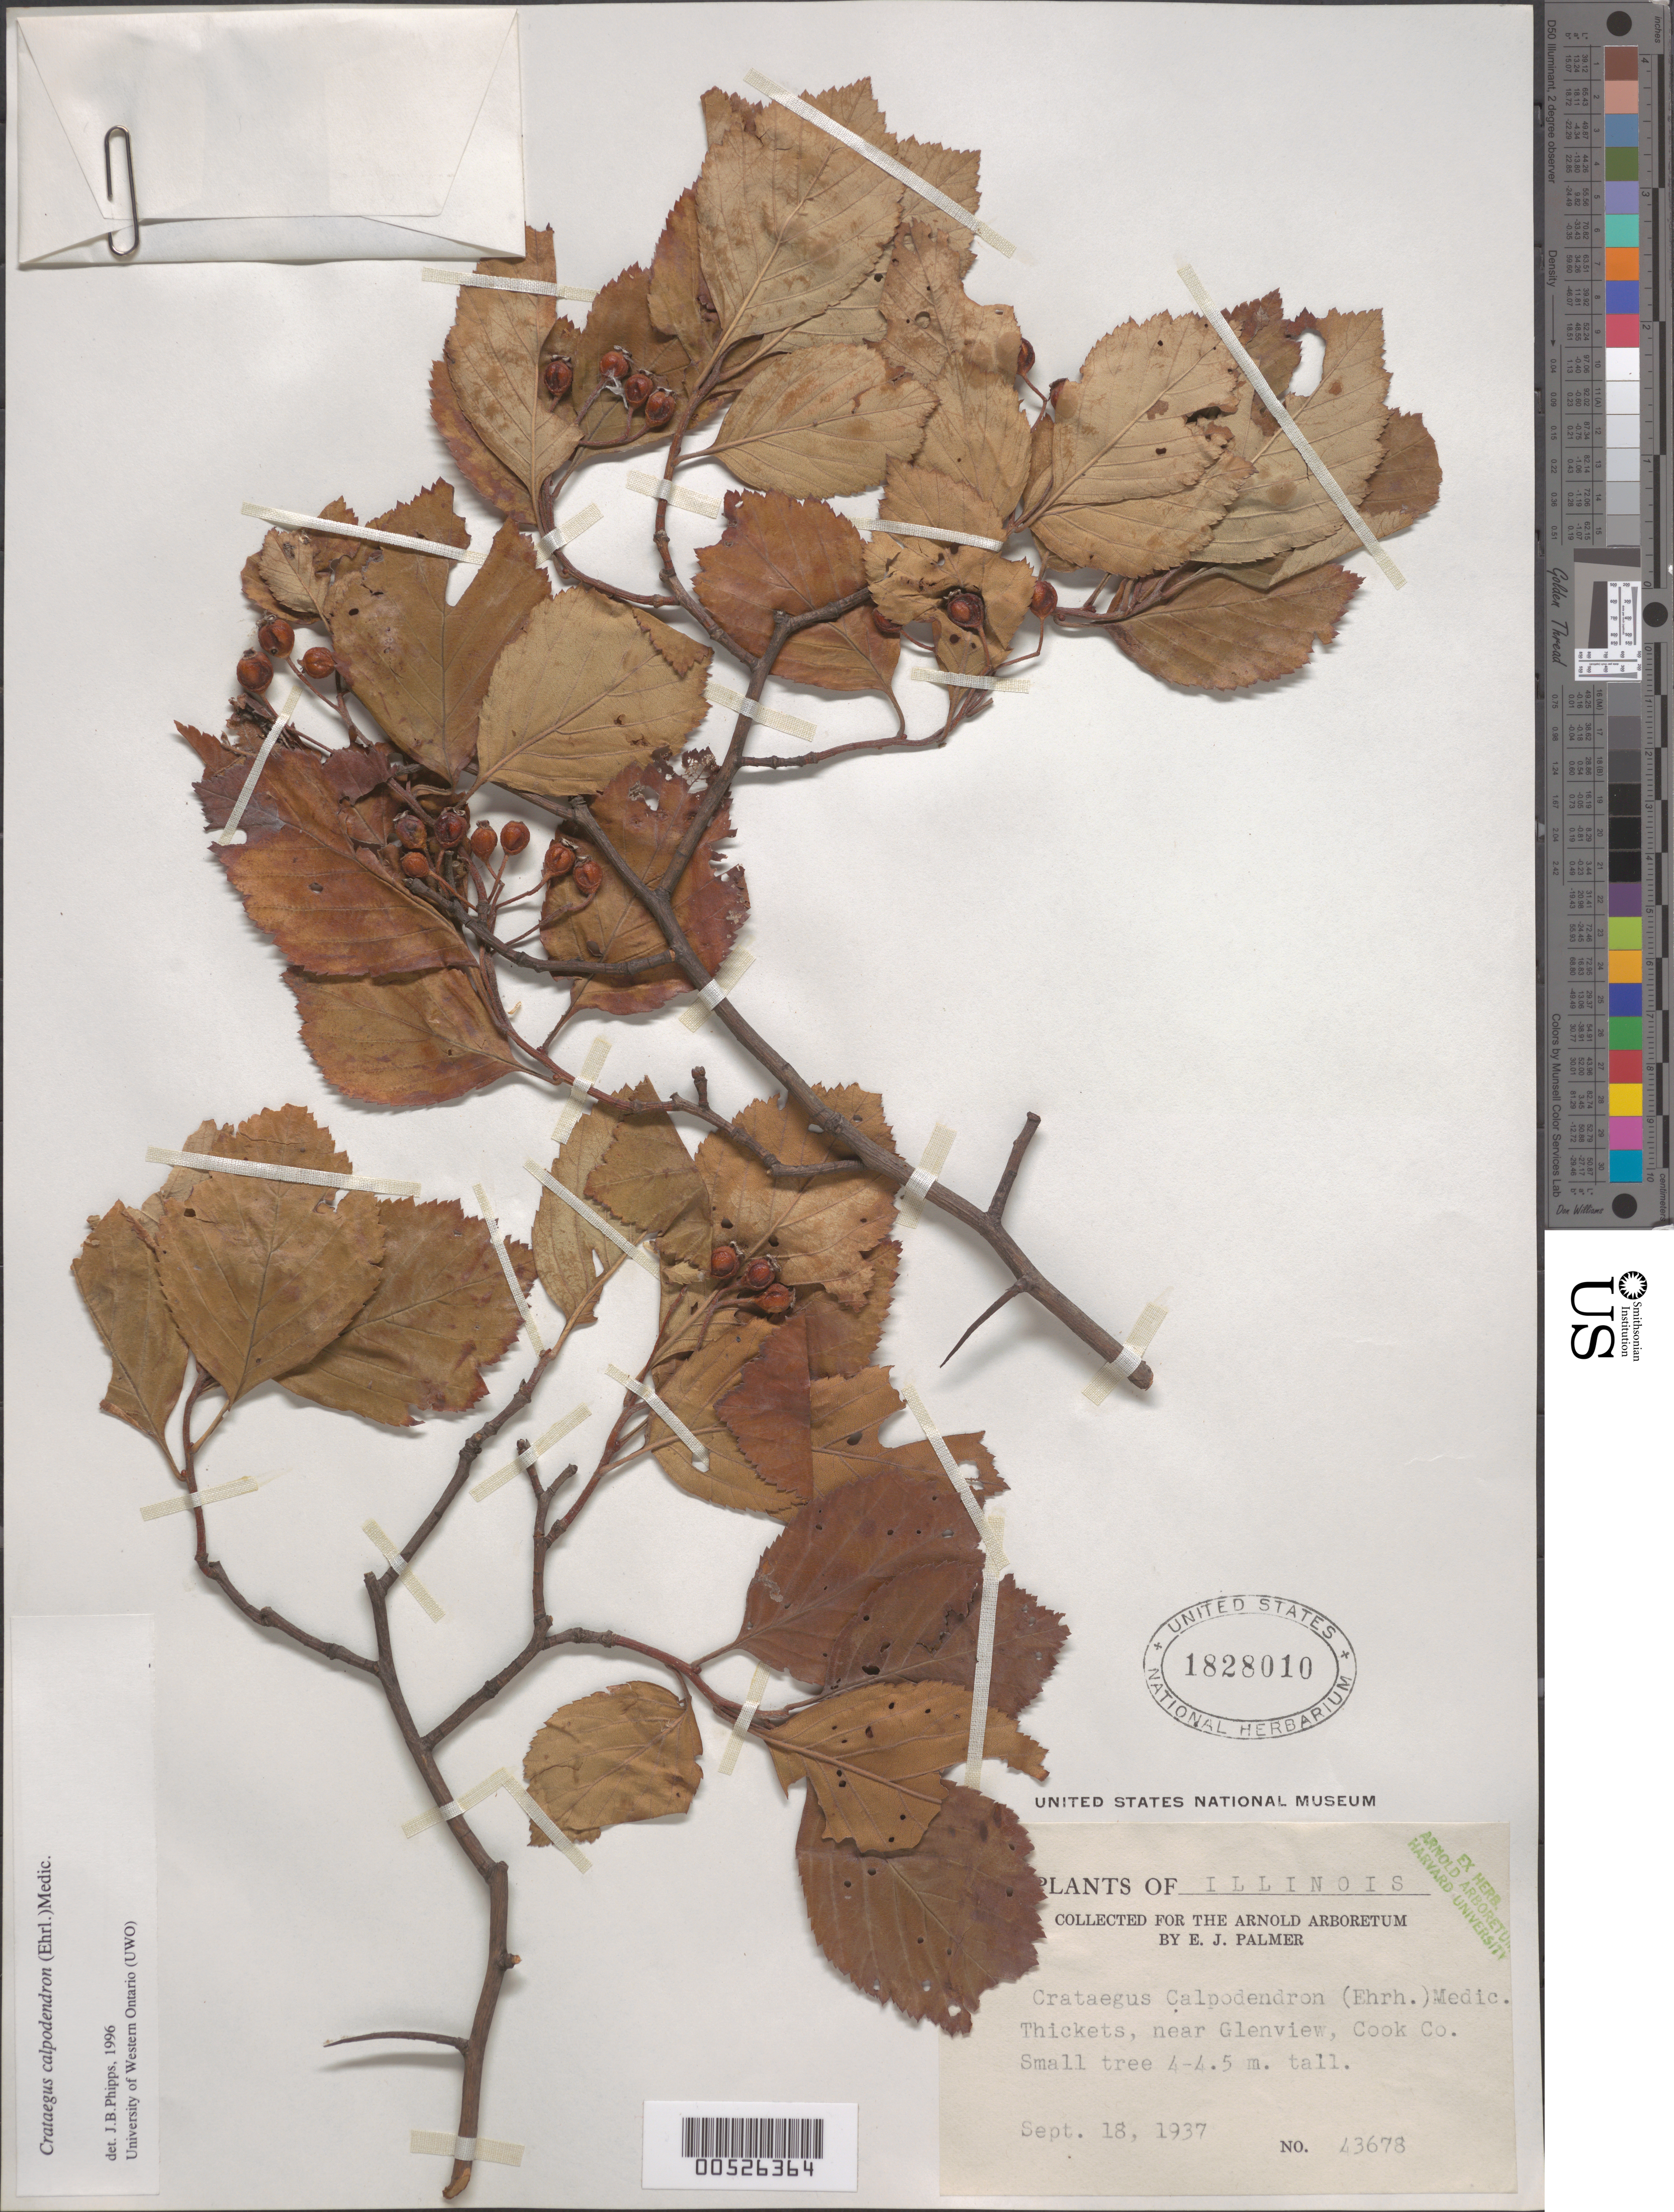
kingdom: Plantae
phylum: Tracheophyta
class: Magnoliopsida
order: Rosales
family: Rosaceae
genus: Crataegus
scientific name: Crataegus calpodendron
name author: (Ehrh.) Medik.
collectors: E. J. Palmer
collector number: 43678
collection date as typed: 18 Sep 1937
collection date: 1937-09-18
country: United States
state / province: Illinois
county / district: Cook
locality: Near Glenview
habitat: Thickets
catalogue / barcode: US 1828010